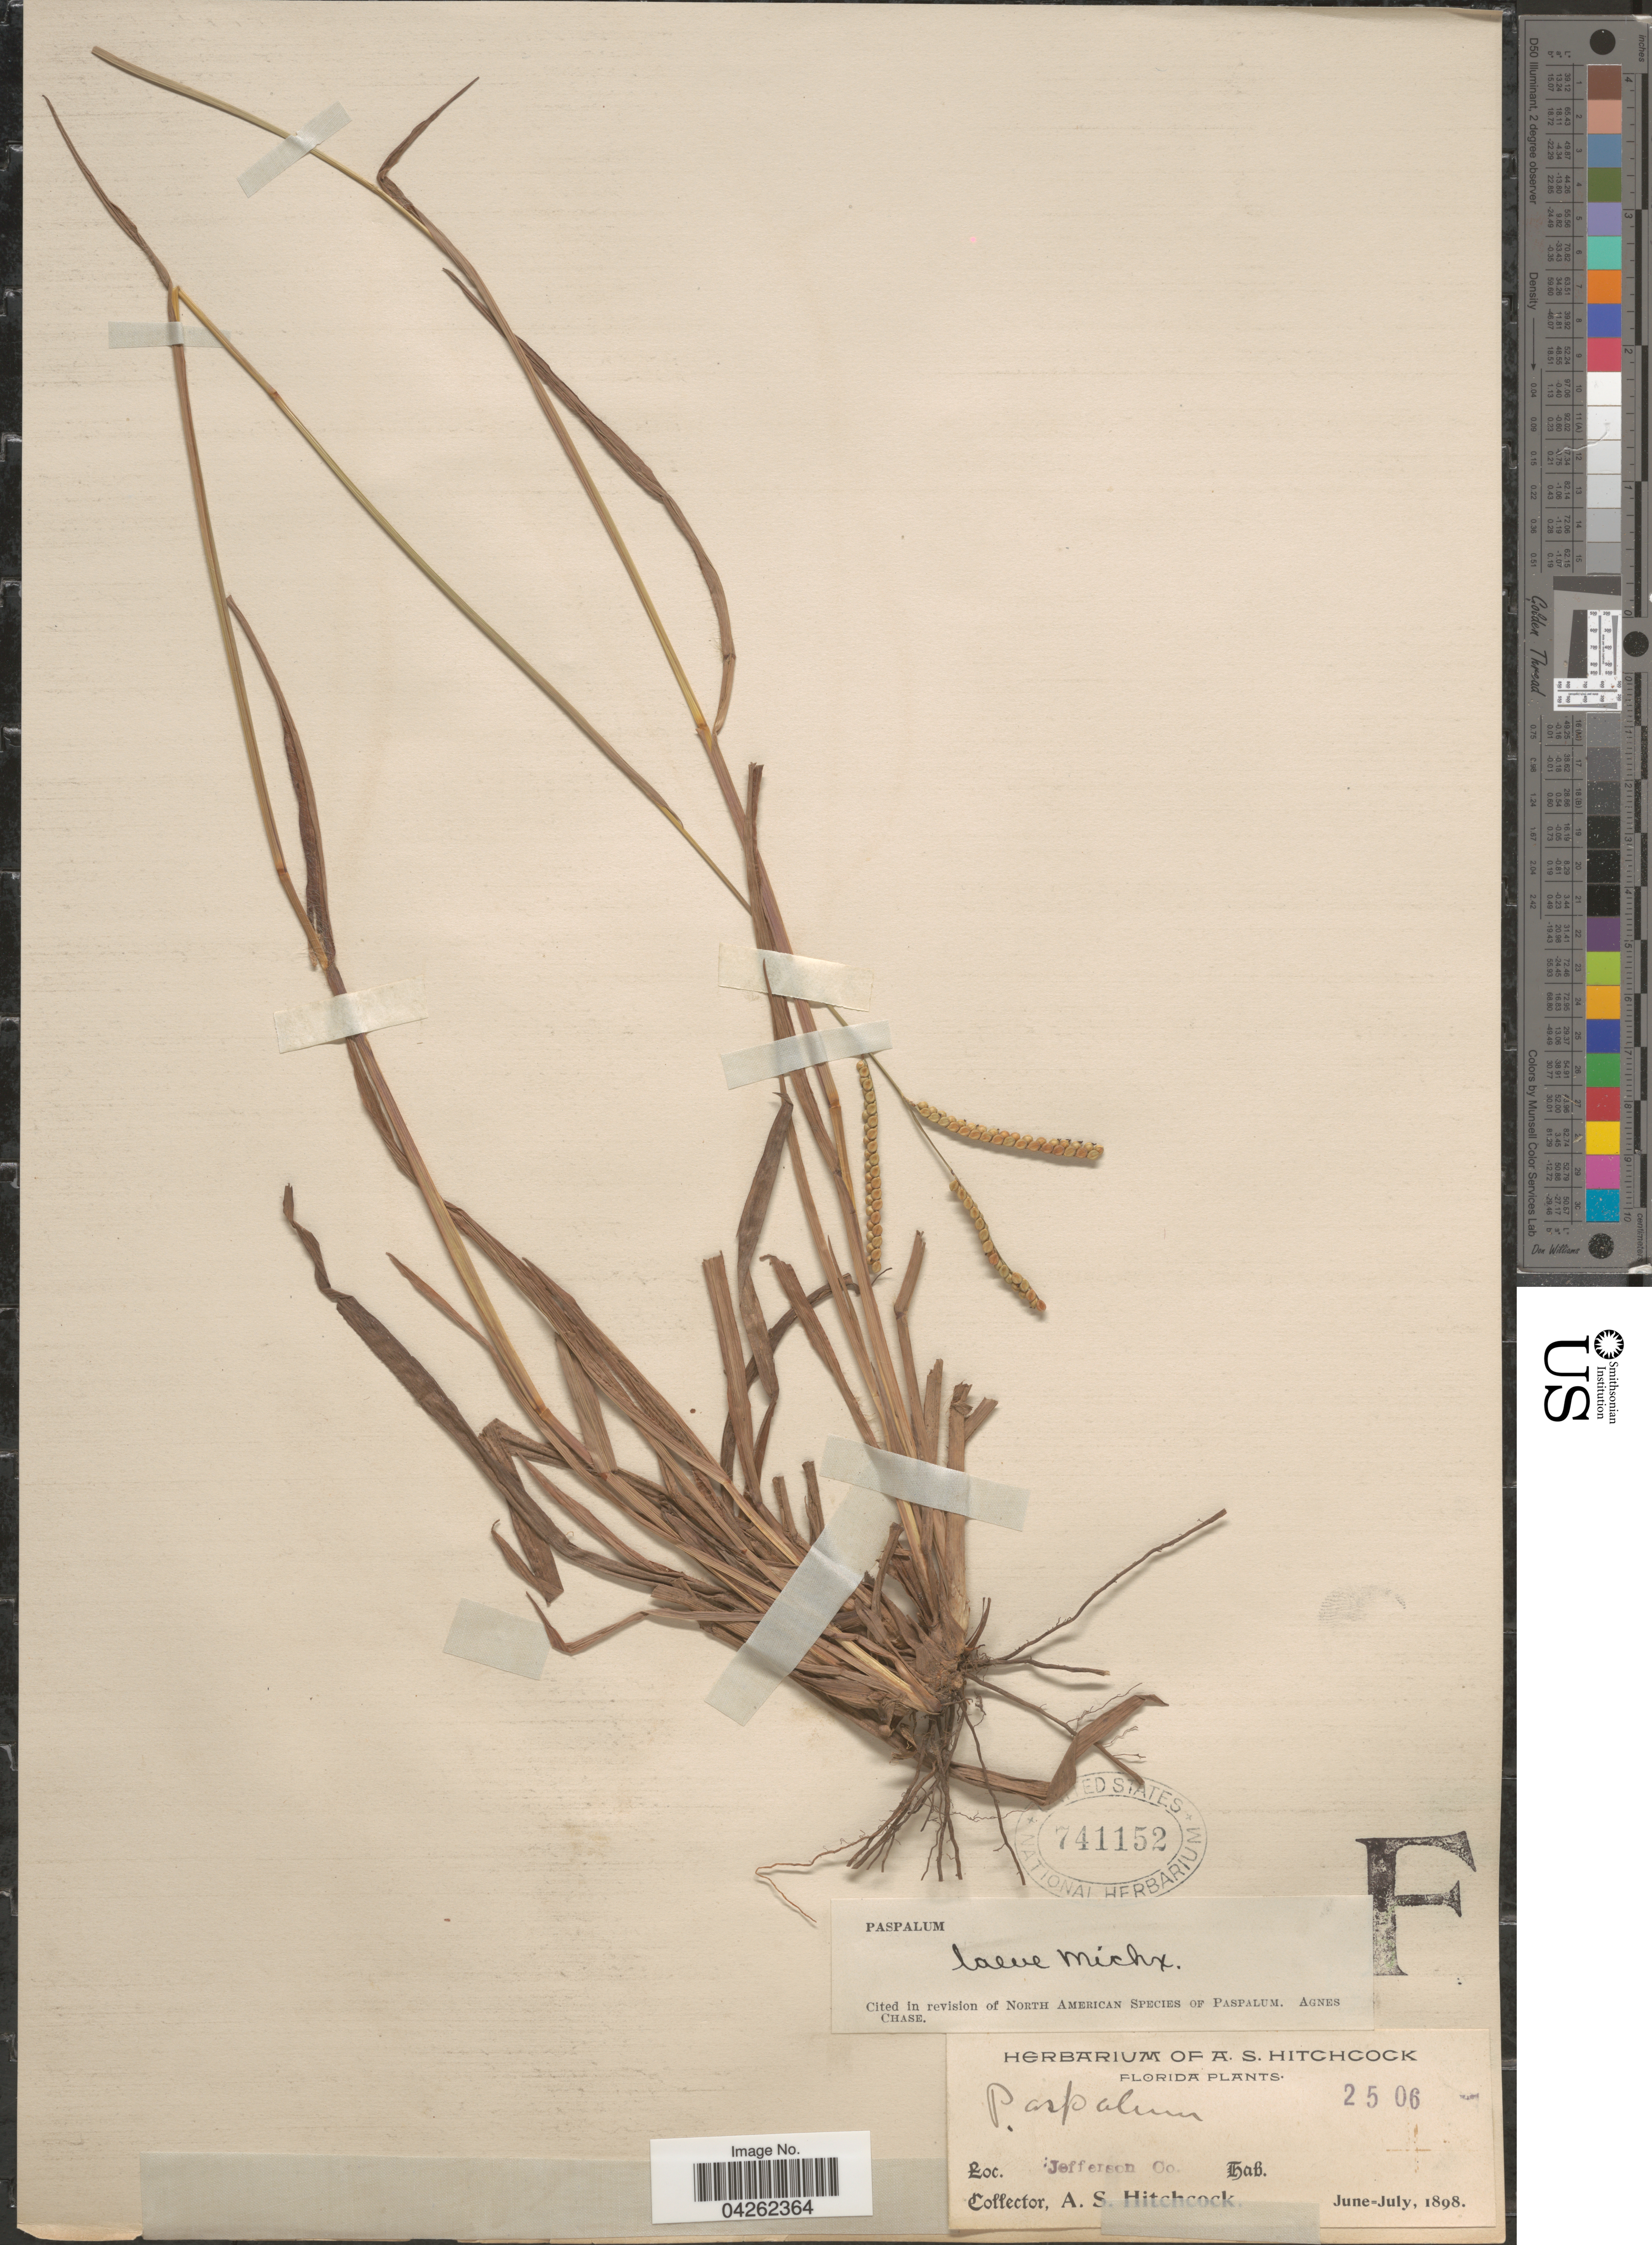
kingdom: Plantae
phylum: Tracheophyta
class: Liliopsida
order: Poales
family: Poaceae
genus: Paspalum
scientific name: Paspalum laeve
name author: Michx.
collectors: A. S. Hitchcock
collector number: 2506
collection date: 1898-06/1898-07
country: United States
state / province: Florida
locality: Jefferson Co.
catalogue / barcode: US 741152